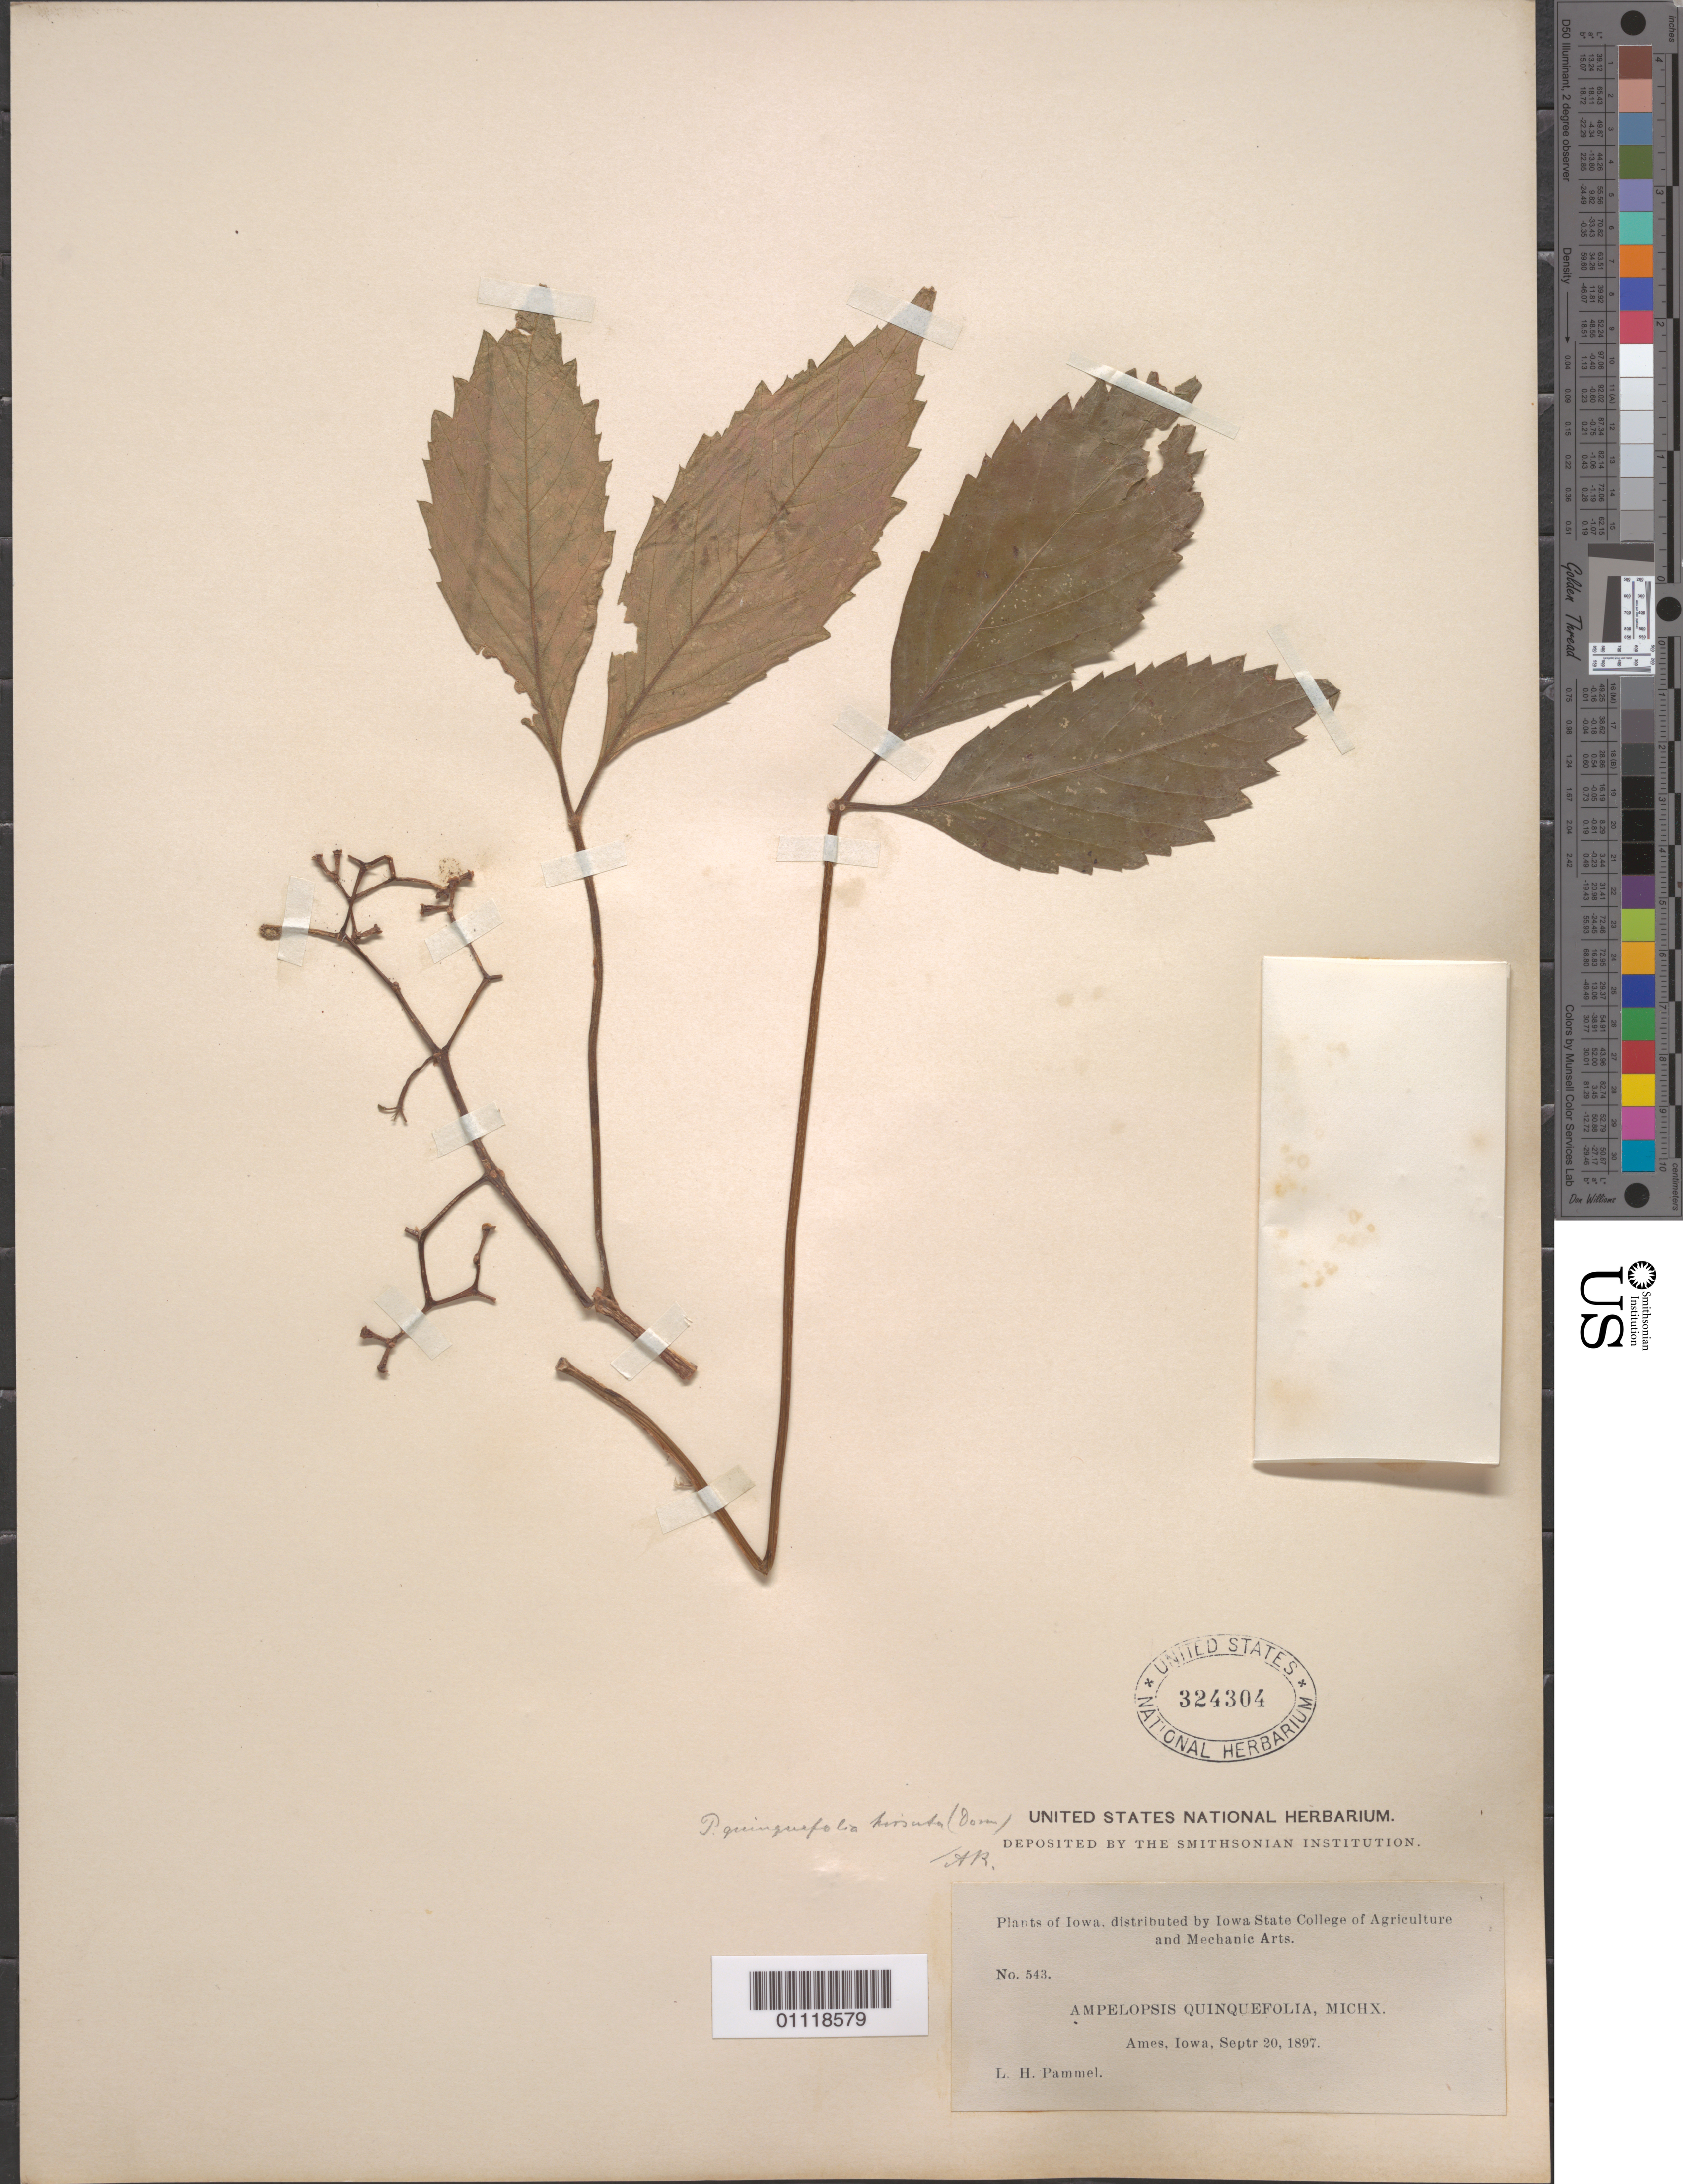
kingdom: Plantae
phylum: Tracheophyta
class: Magnoliopsida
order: Vitales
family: Vitaceae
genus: Parthenocissus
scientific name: Parthenocissus quinquefolia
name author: (L.) Planch.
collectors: L. Pammel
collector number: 543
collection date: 1897-09-20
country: United States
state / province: Iowa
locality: Ames.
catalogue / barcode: US 324304